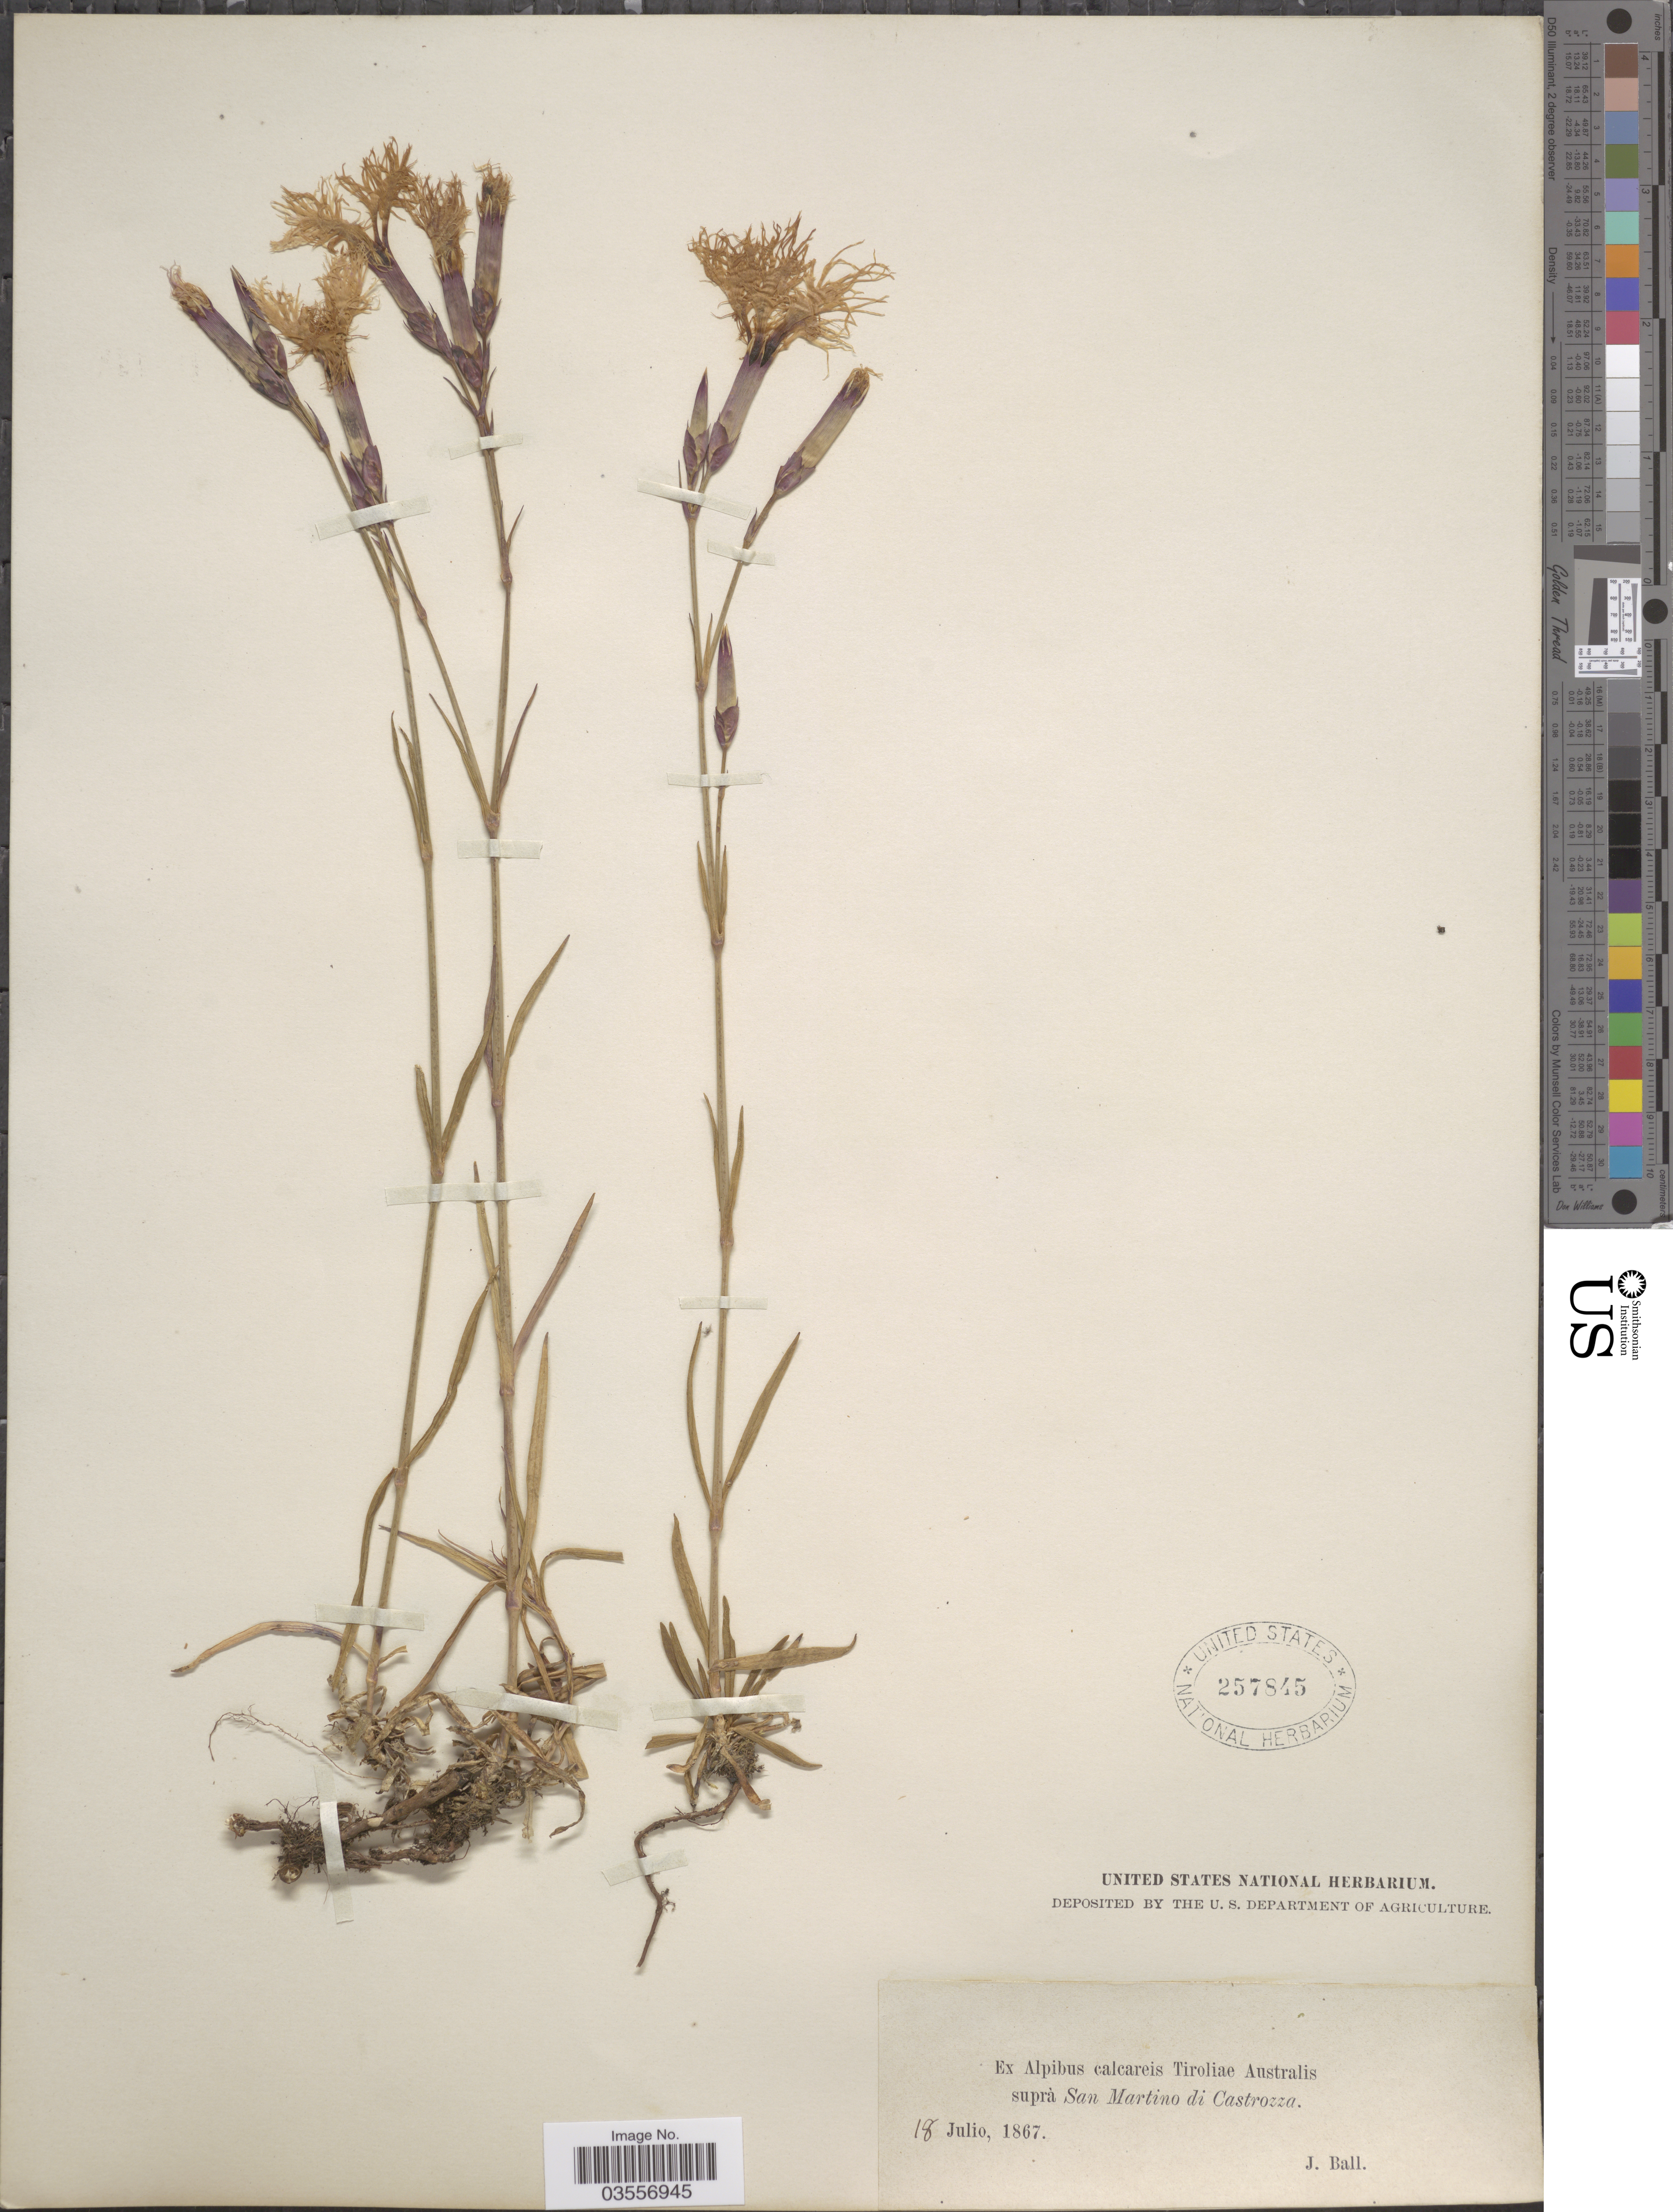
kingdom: Plantae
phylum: Tracheophyta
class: Magnoliopsida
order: Caryophyllales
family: Caryophyllaceae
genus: Dianthus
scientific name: Dianthus sp.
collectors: J. Ball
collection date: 1867-07-18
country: Italy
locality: Ex Alpibus calcareis Tiroliae Australis suprà San Martino di Castrozza.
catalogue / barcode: US 257845